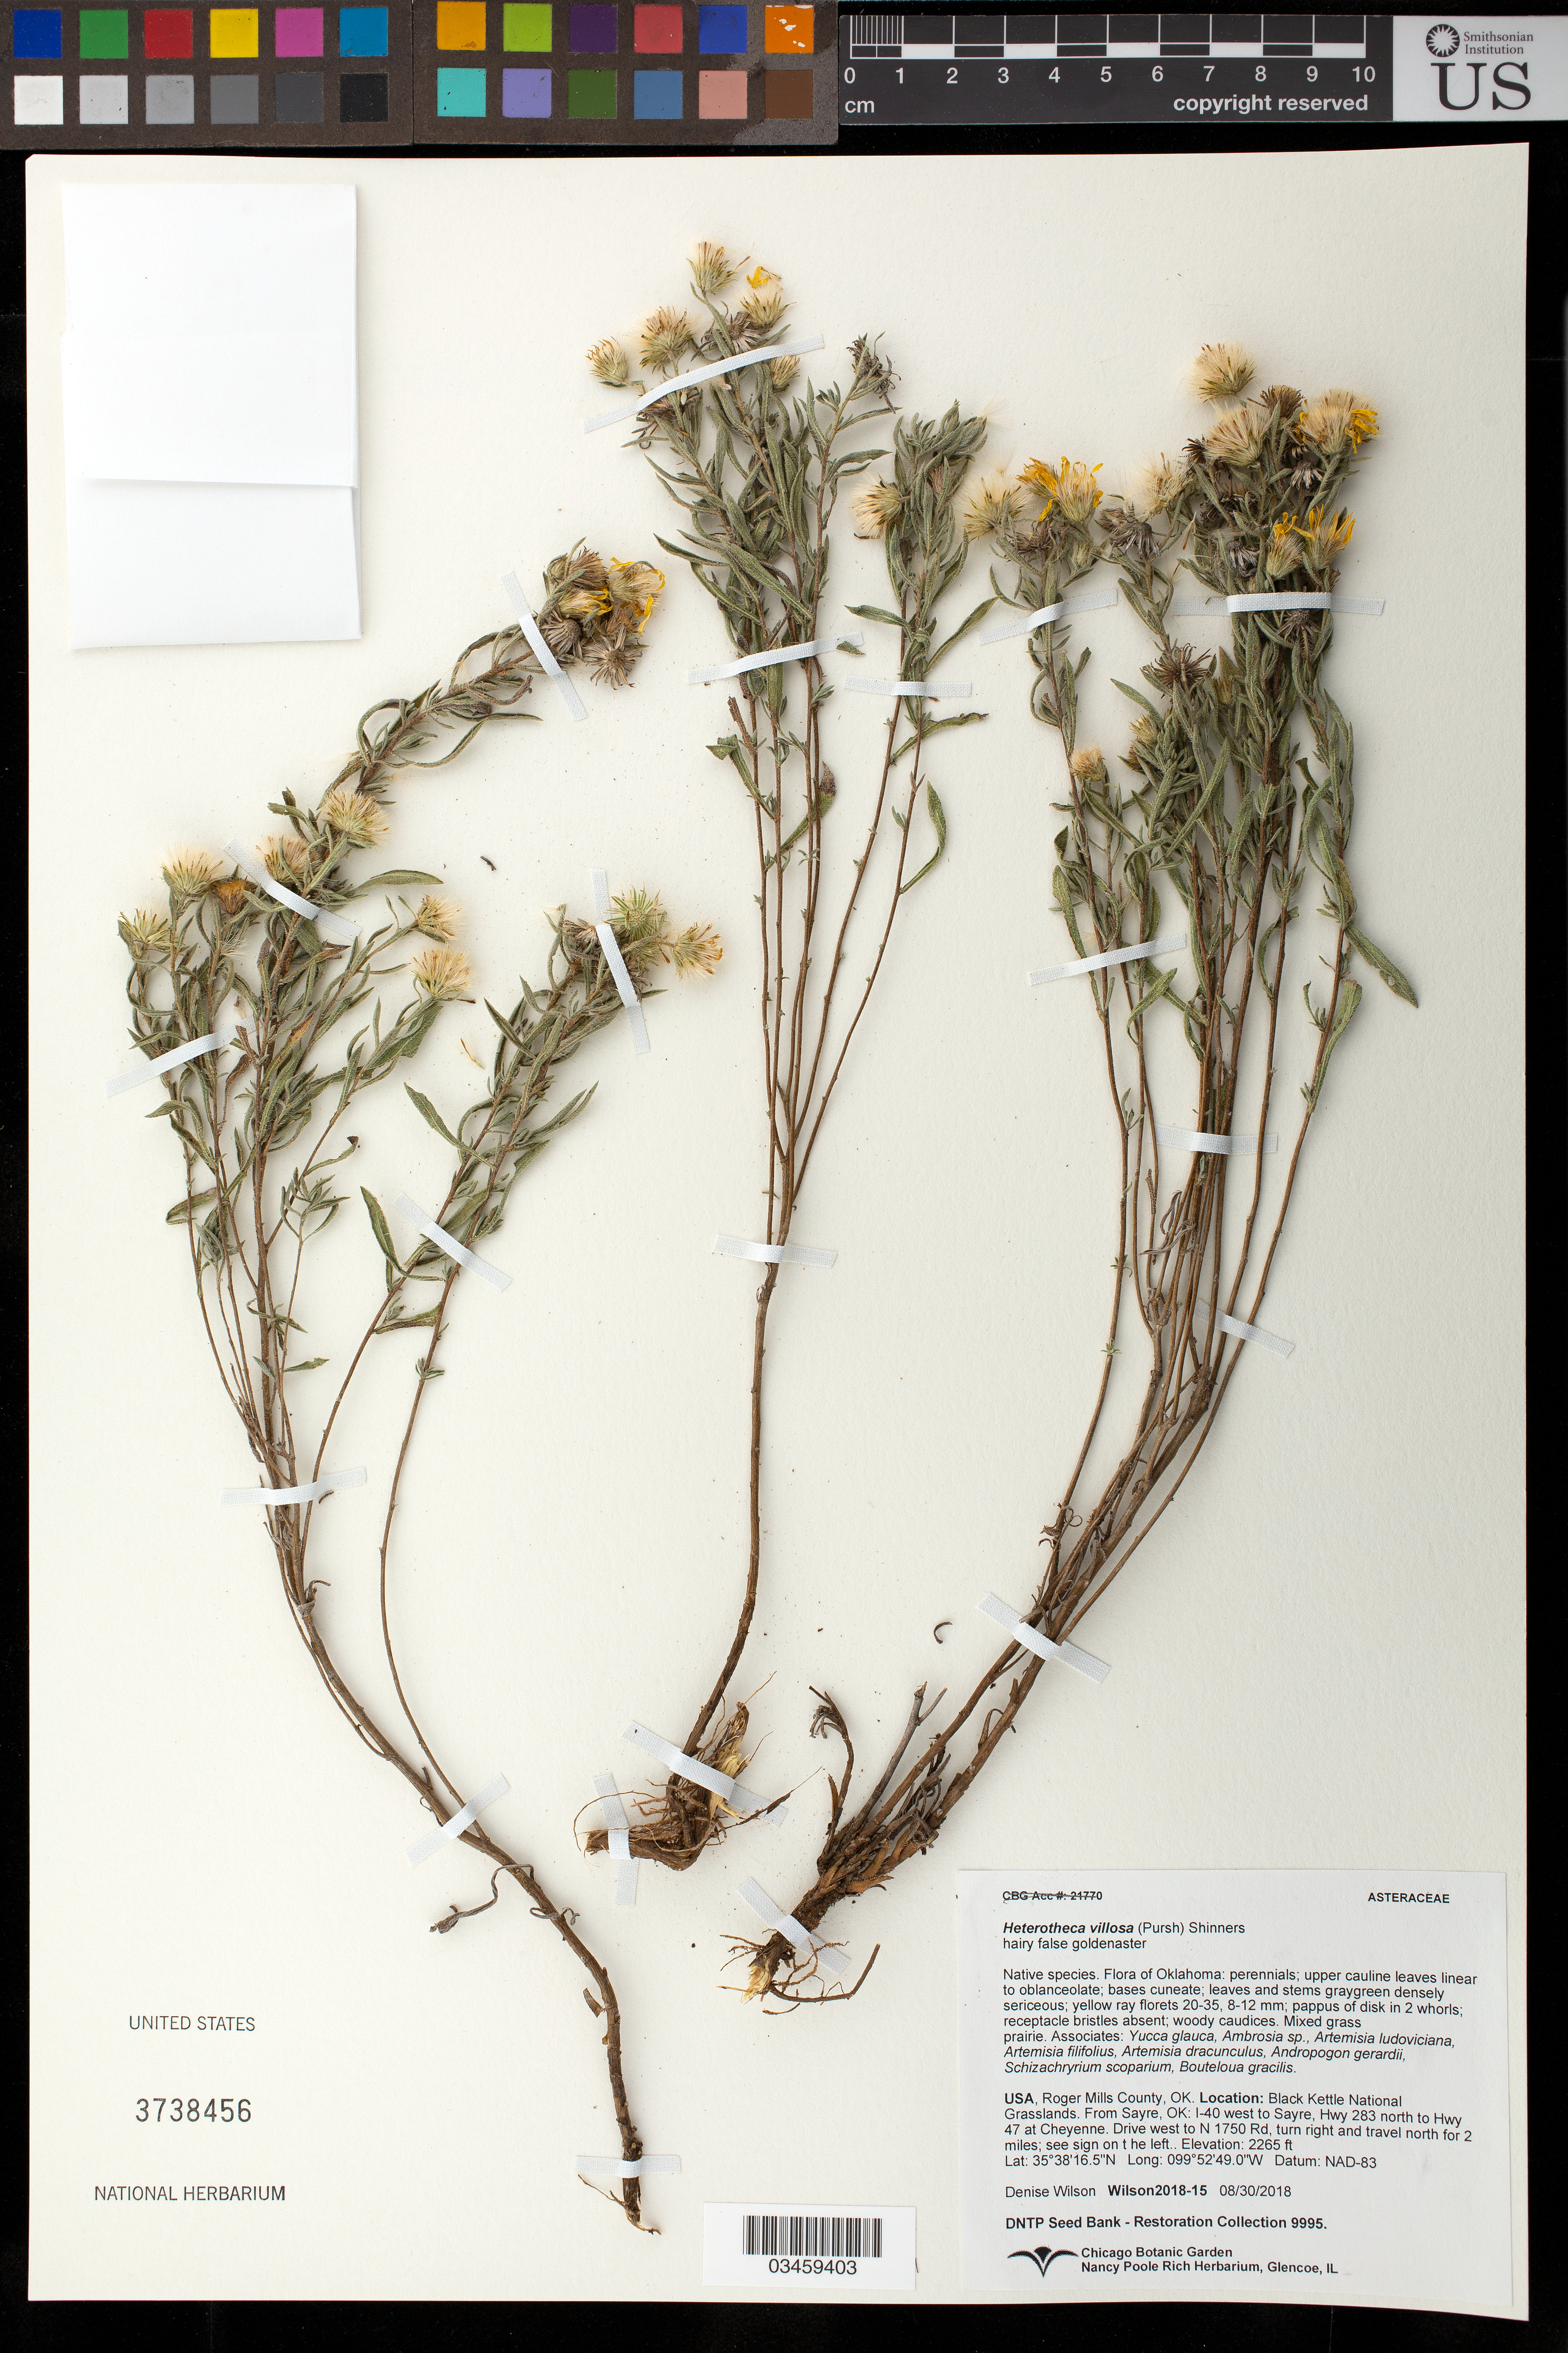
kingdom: Plantae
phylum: Tracheophyta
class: Magnoliopsida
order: Asterales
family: Asteraceae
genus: Heterotheca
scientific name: Heterotheca villosa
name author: (Pursh) Shinners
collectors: D. Willson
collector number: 2018-15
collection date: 2018-08-30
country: United States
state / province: Oklahoma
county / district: Roger Mills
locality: Black Kettle National Grasslands. I-40 west to Sayre, Hwy 283 north to Hwy 47 at Cheyenne, west to N 1750 Rd, turn right and travel north for 2 mi.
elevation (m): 690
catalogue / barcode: US 3738456